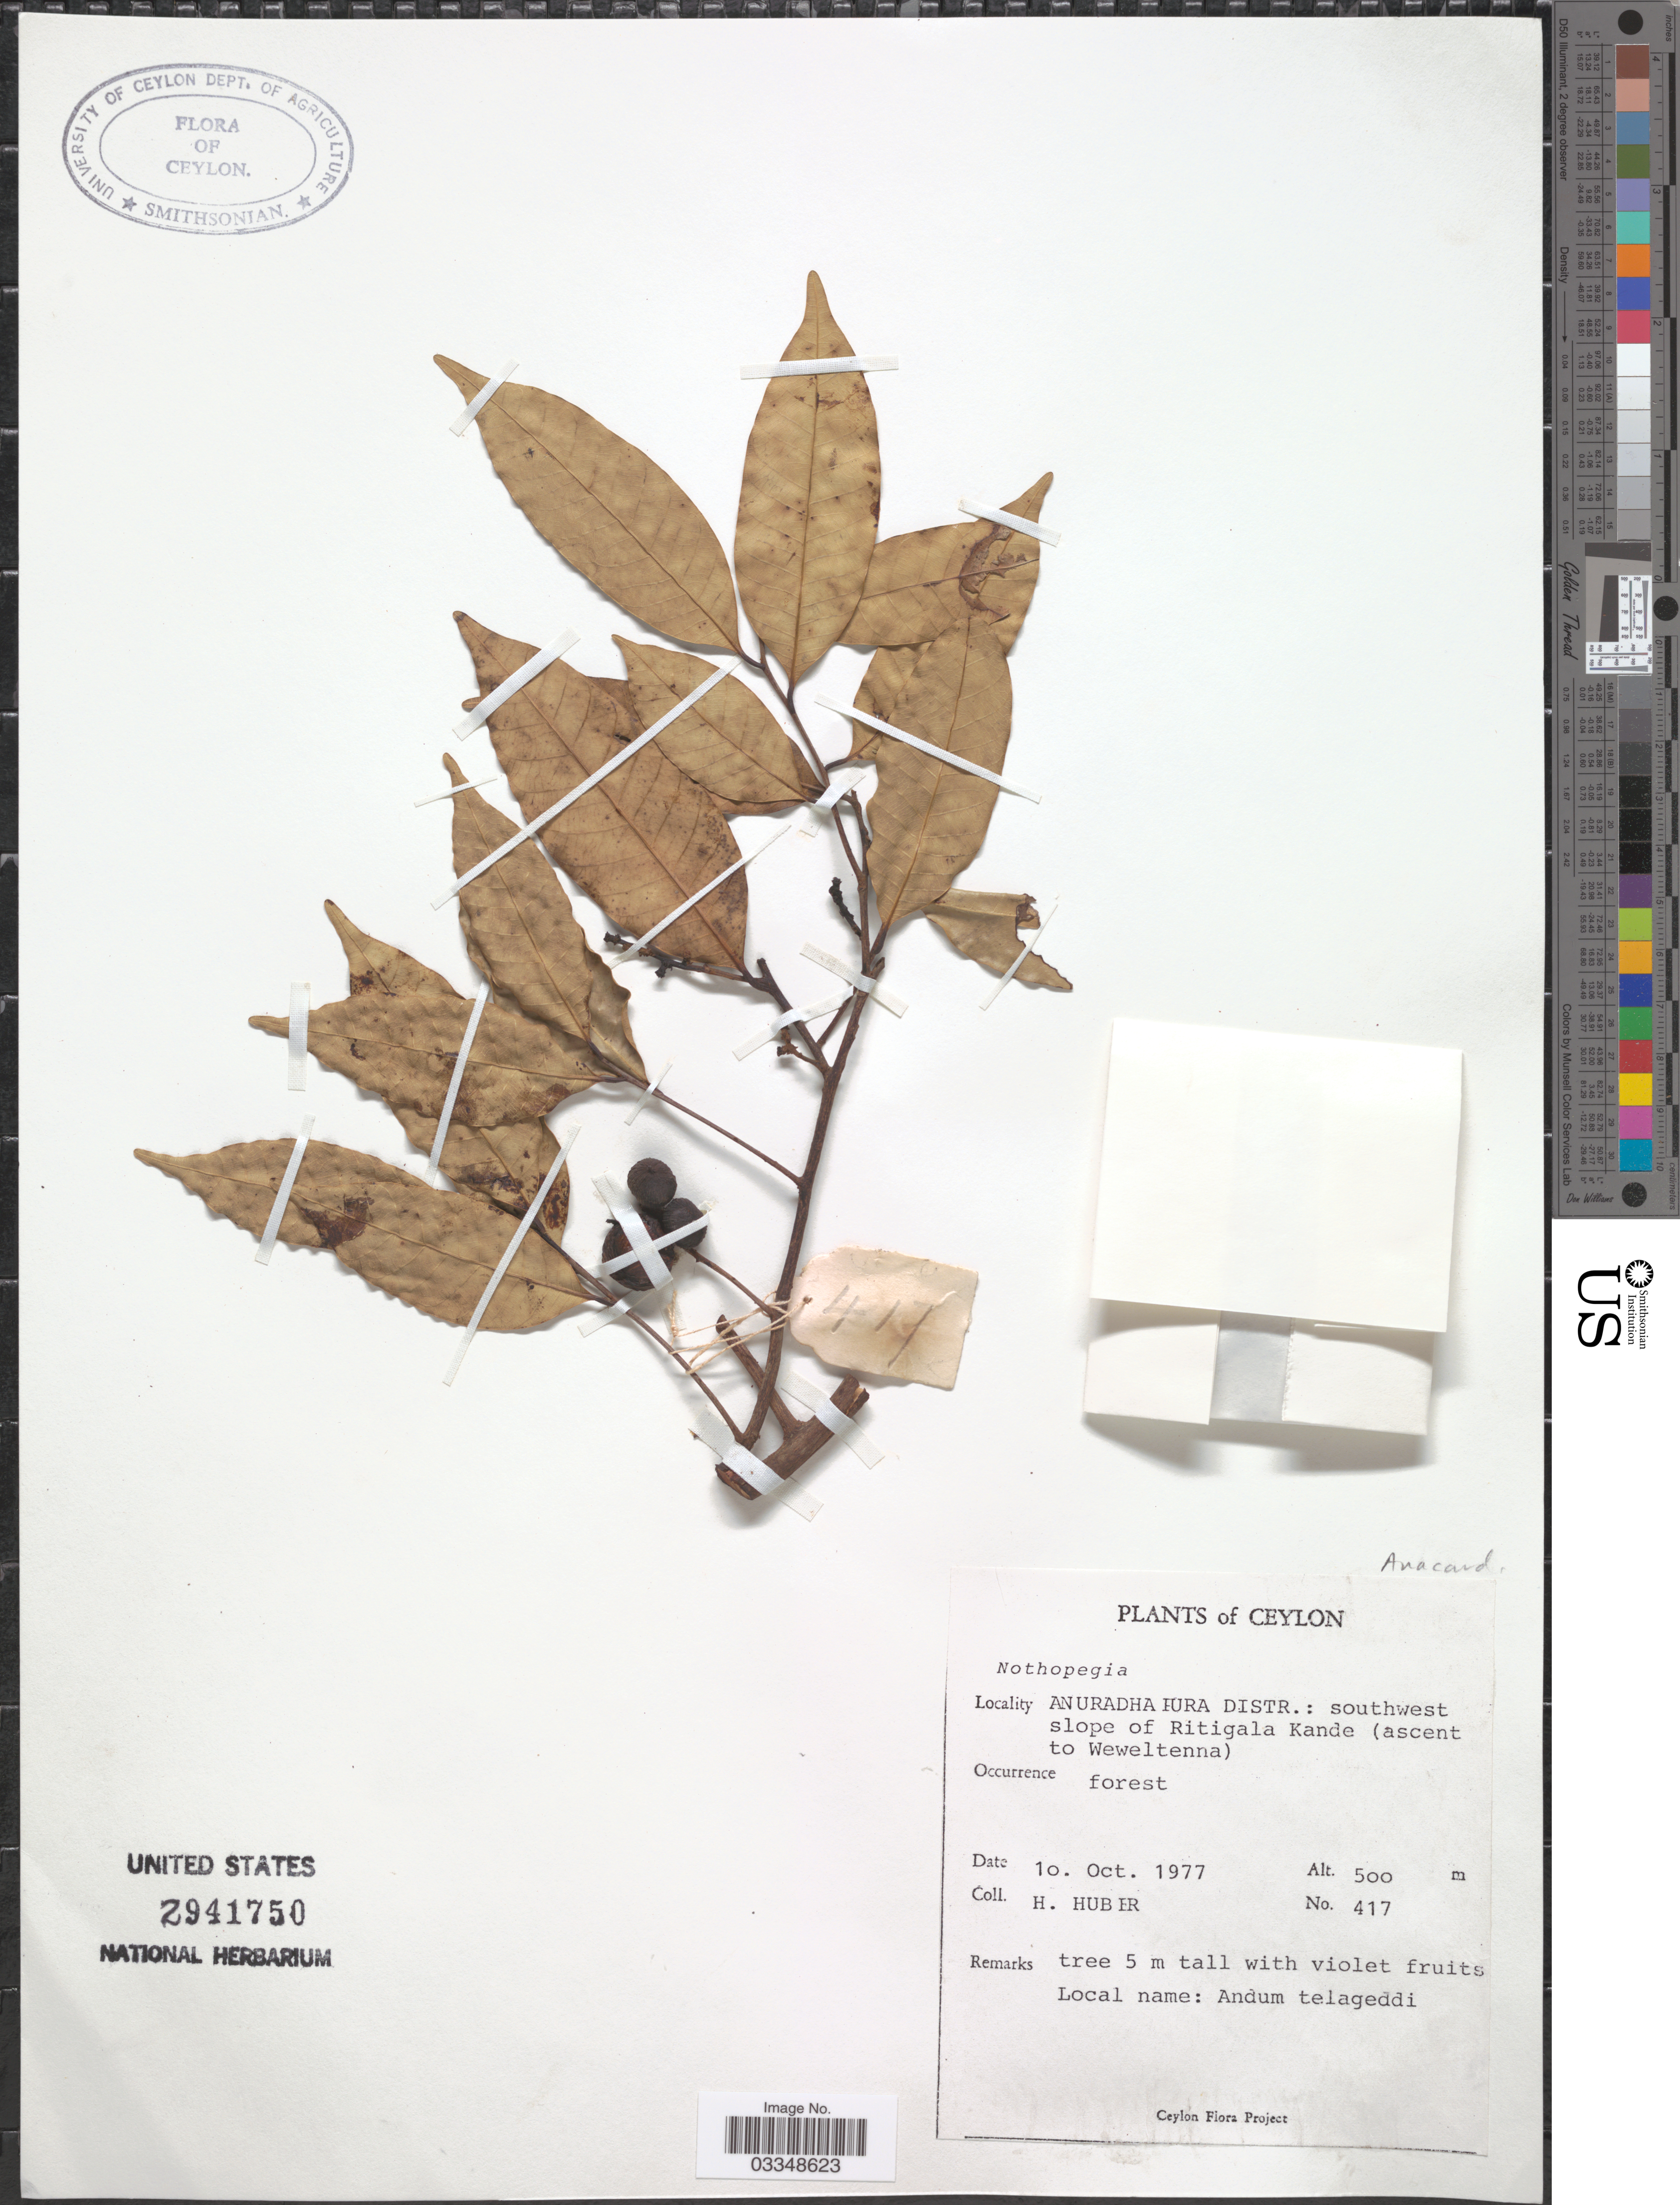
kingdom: Plantae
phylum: Tracheophyta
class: Magnoliopsida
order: Sapindales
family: Anacardiaceae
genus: Nothopegia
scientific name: Nothopegia sp.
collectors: H. Huber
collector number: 417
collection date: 1977-10-10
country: Sri Lanka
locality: Ceylon. Anuradha Hura Distr.: southwest slope of Ritigala Kande (ascent to Weweltenna).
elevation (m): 500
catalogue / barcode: US 2941750